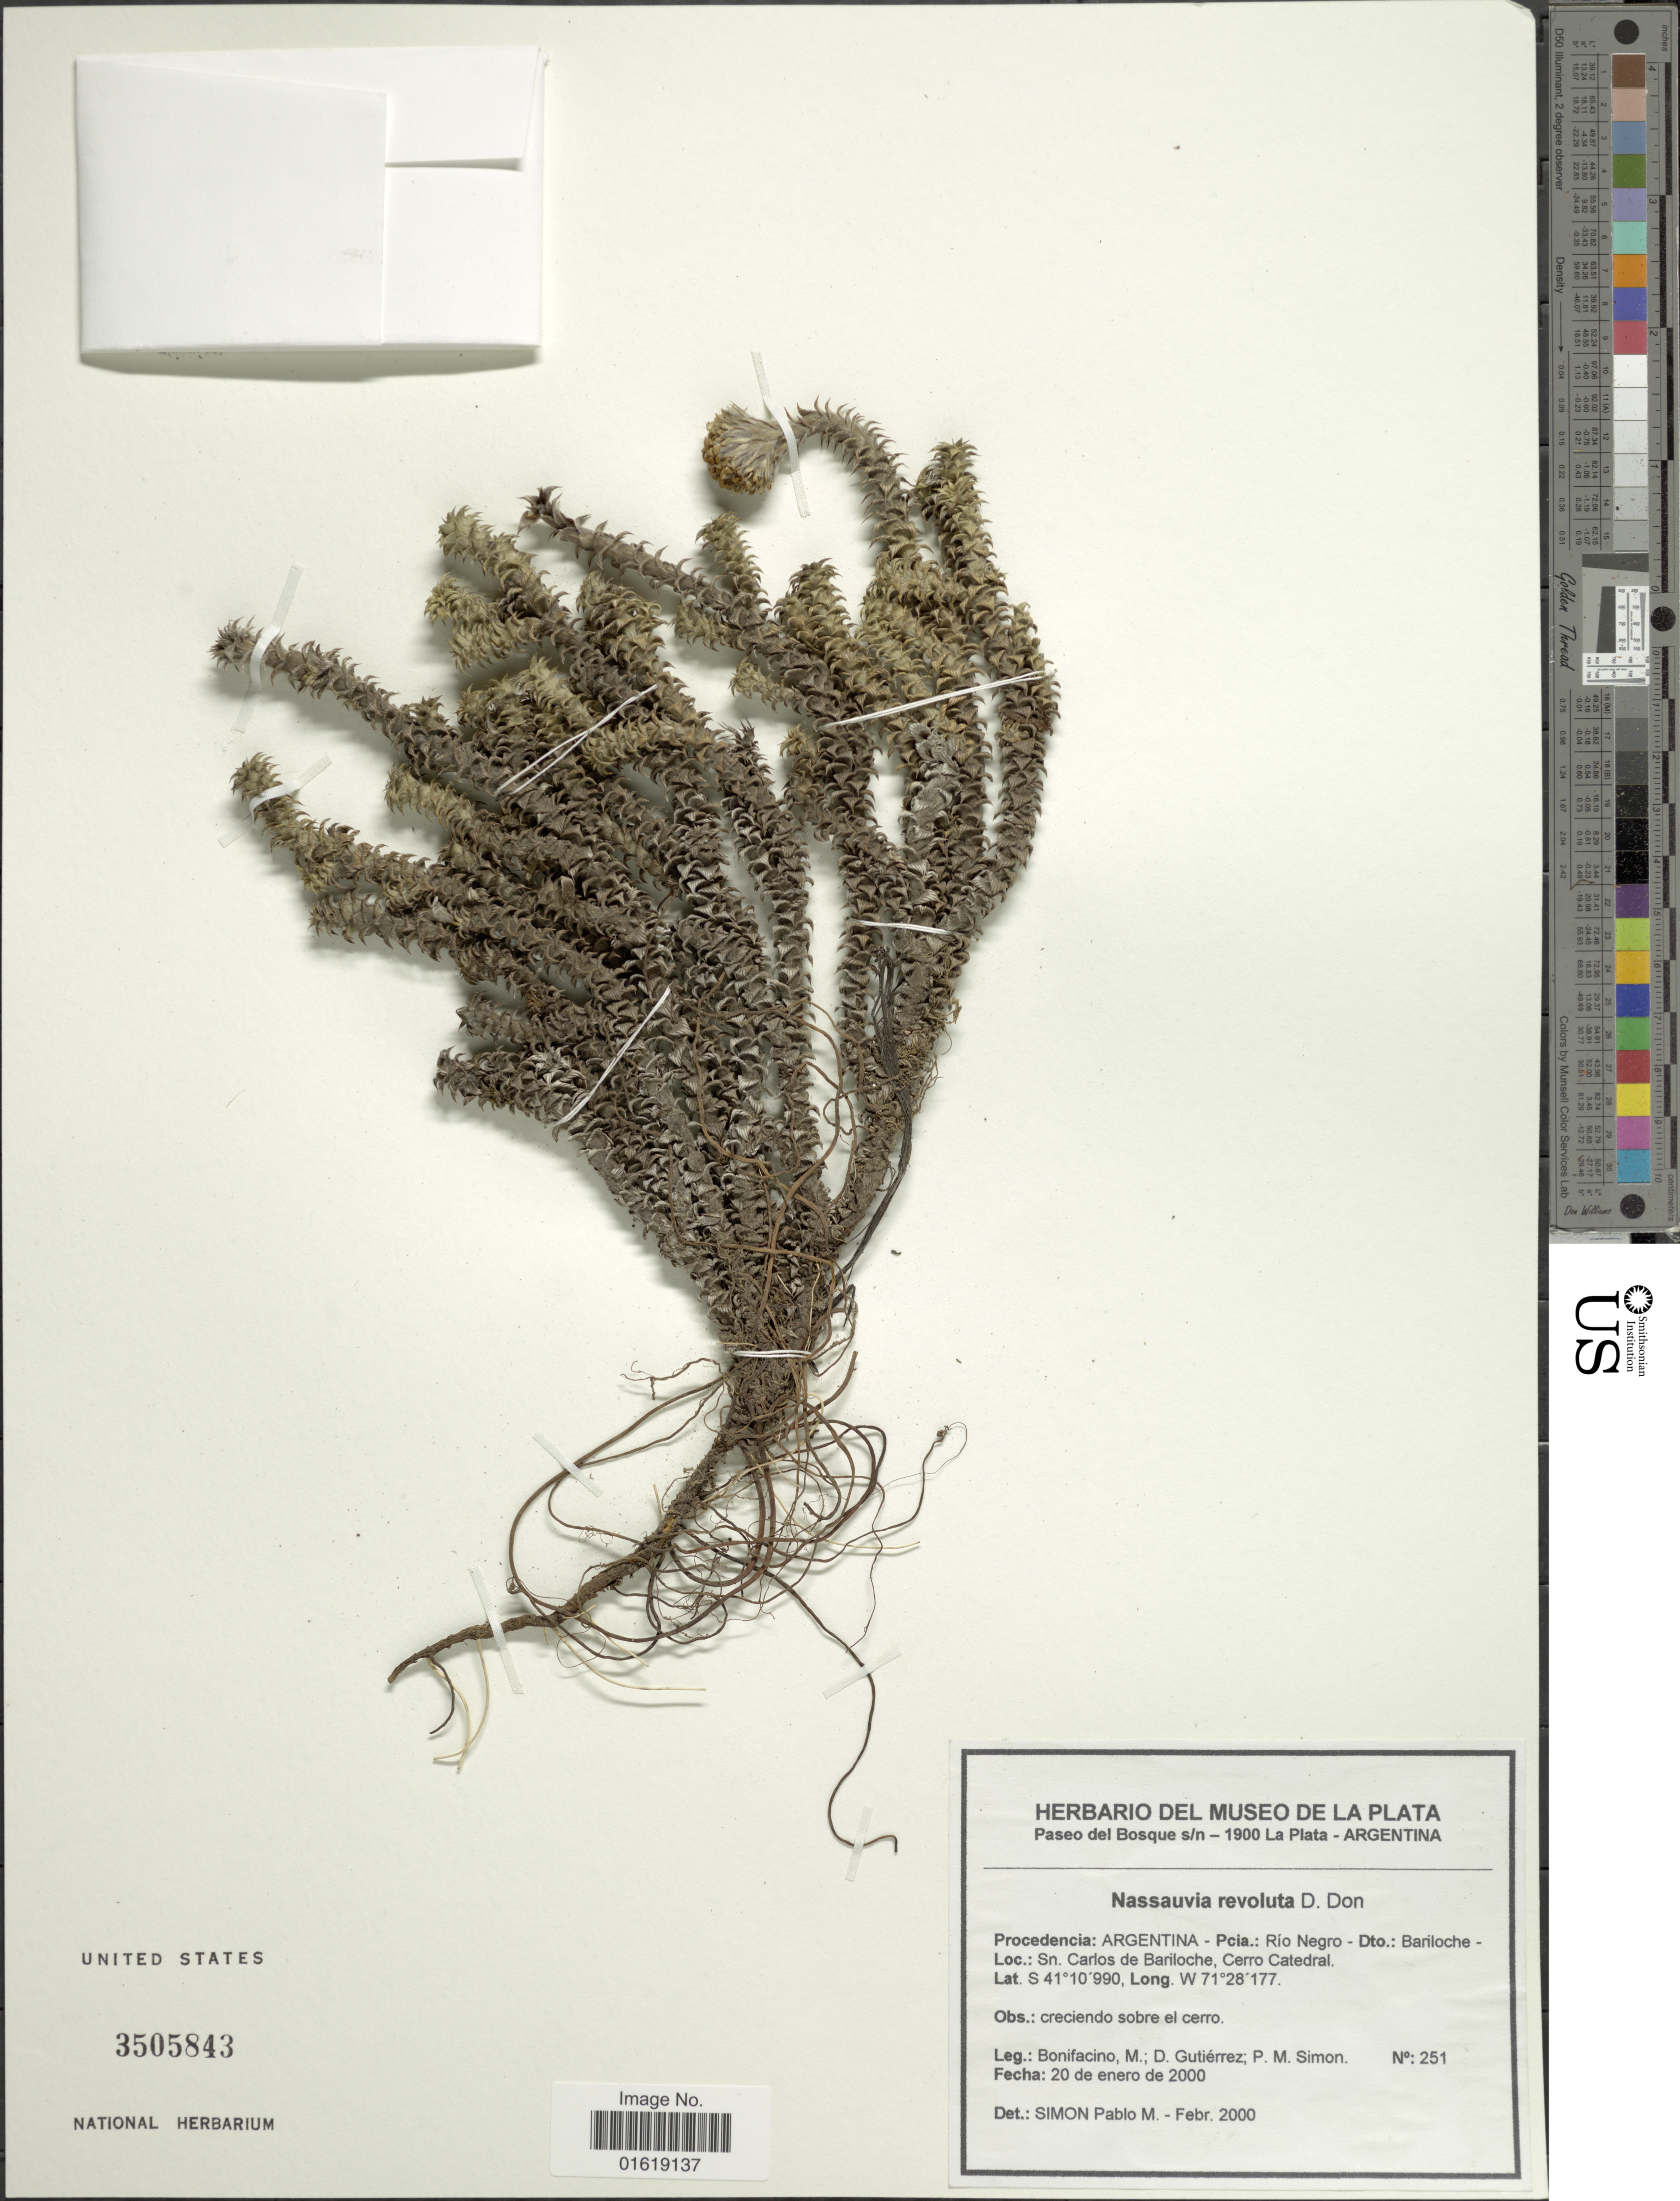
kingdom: Plantae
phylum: Tracheophyta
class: Magnoliopsida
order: Asterales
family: Asteraceae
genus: Nassauvia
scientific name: Nassauvia revoluta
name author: D. Don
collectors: M. Bonifacino, D. G. Gutiérrez & P. M. Simón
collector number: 0251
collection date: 2000-01-20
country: Argentina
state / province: Rio Negro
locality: Argentina - Pcia.Rio Negro - Dto.: Bariloche - Sn. Carlos de Bariloche, Cerro Catedral.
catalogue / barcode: US 3505843